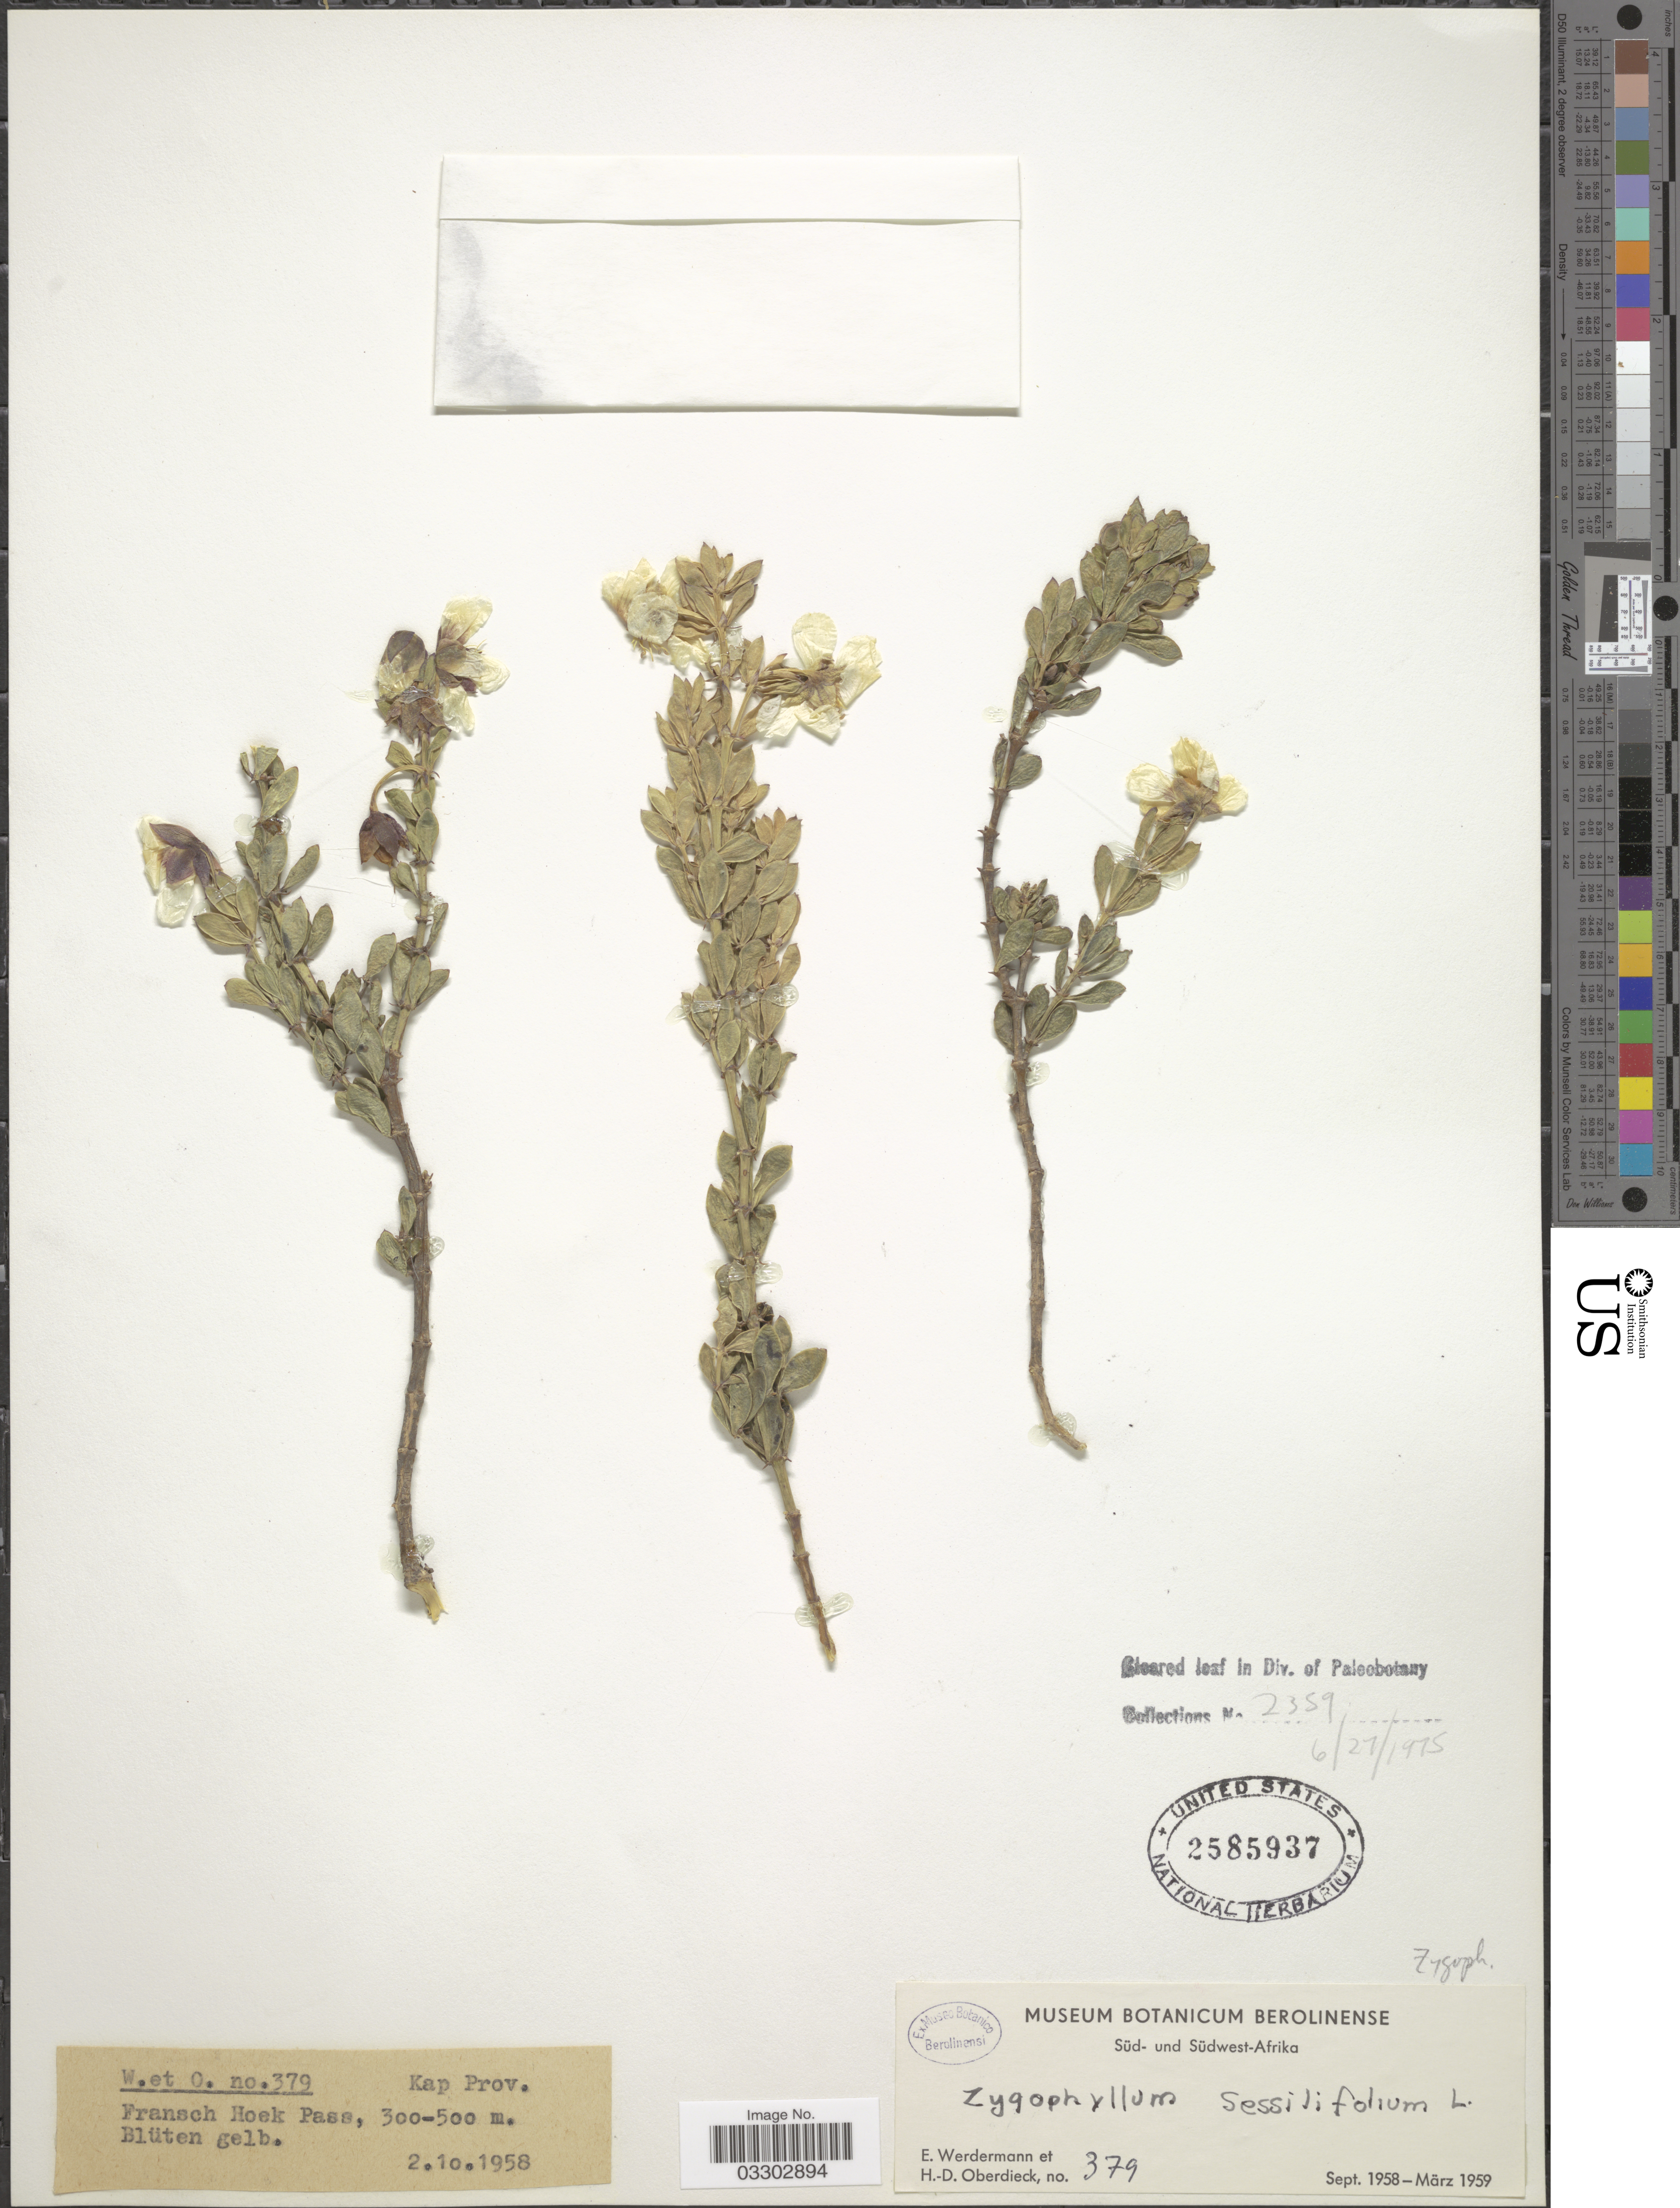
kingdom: Plantae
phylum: Tracheophyta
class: Magnoliopsida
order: Zygophyllales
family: Zygophyllaceae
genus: Roepera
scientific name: Roepera sessilifolia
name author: (L.) Beier & Thulin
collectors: E. Werdermann & H. Oberdieck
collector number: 379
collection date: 1958-10-02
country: South Africa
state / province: Western Cape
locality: Fransch Hoek Pass. Blüten gelb. Kap Prov.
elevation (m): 300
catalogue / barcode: US 2585937